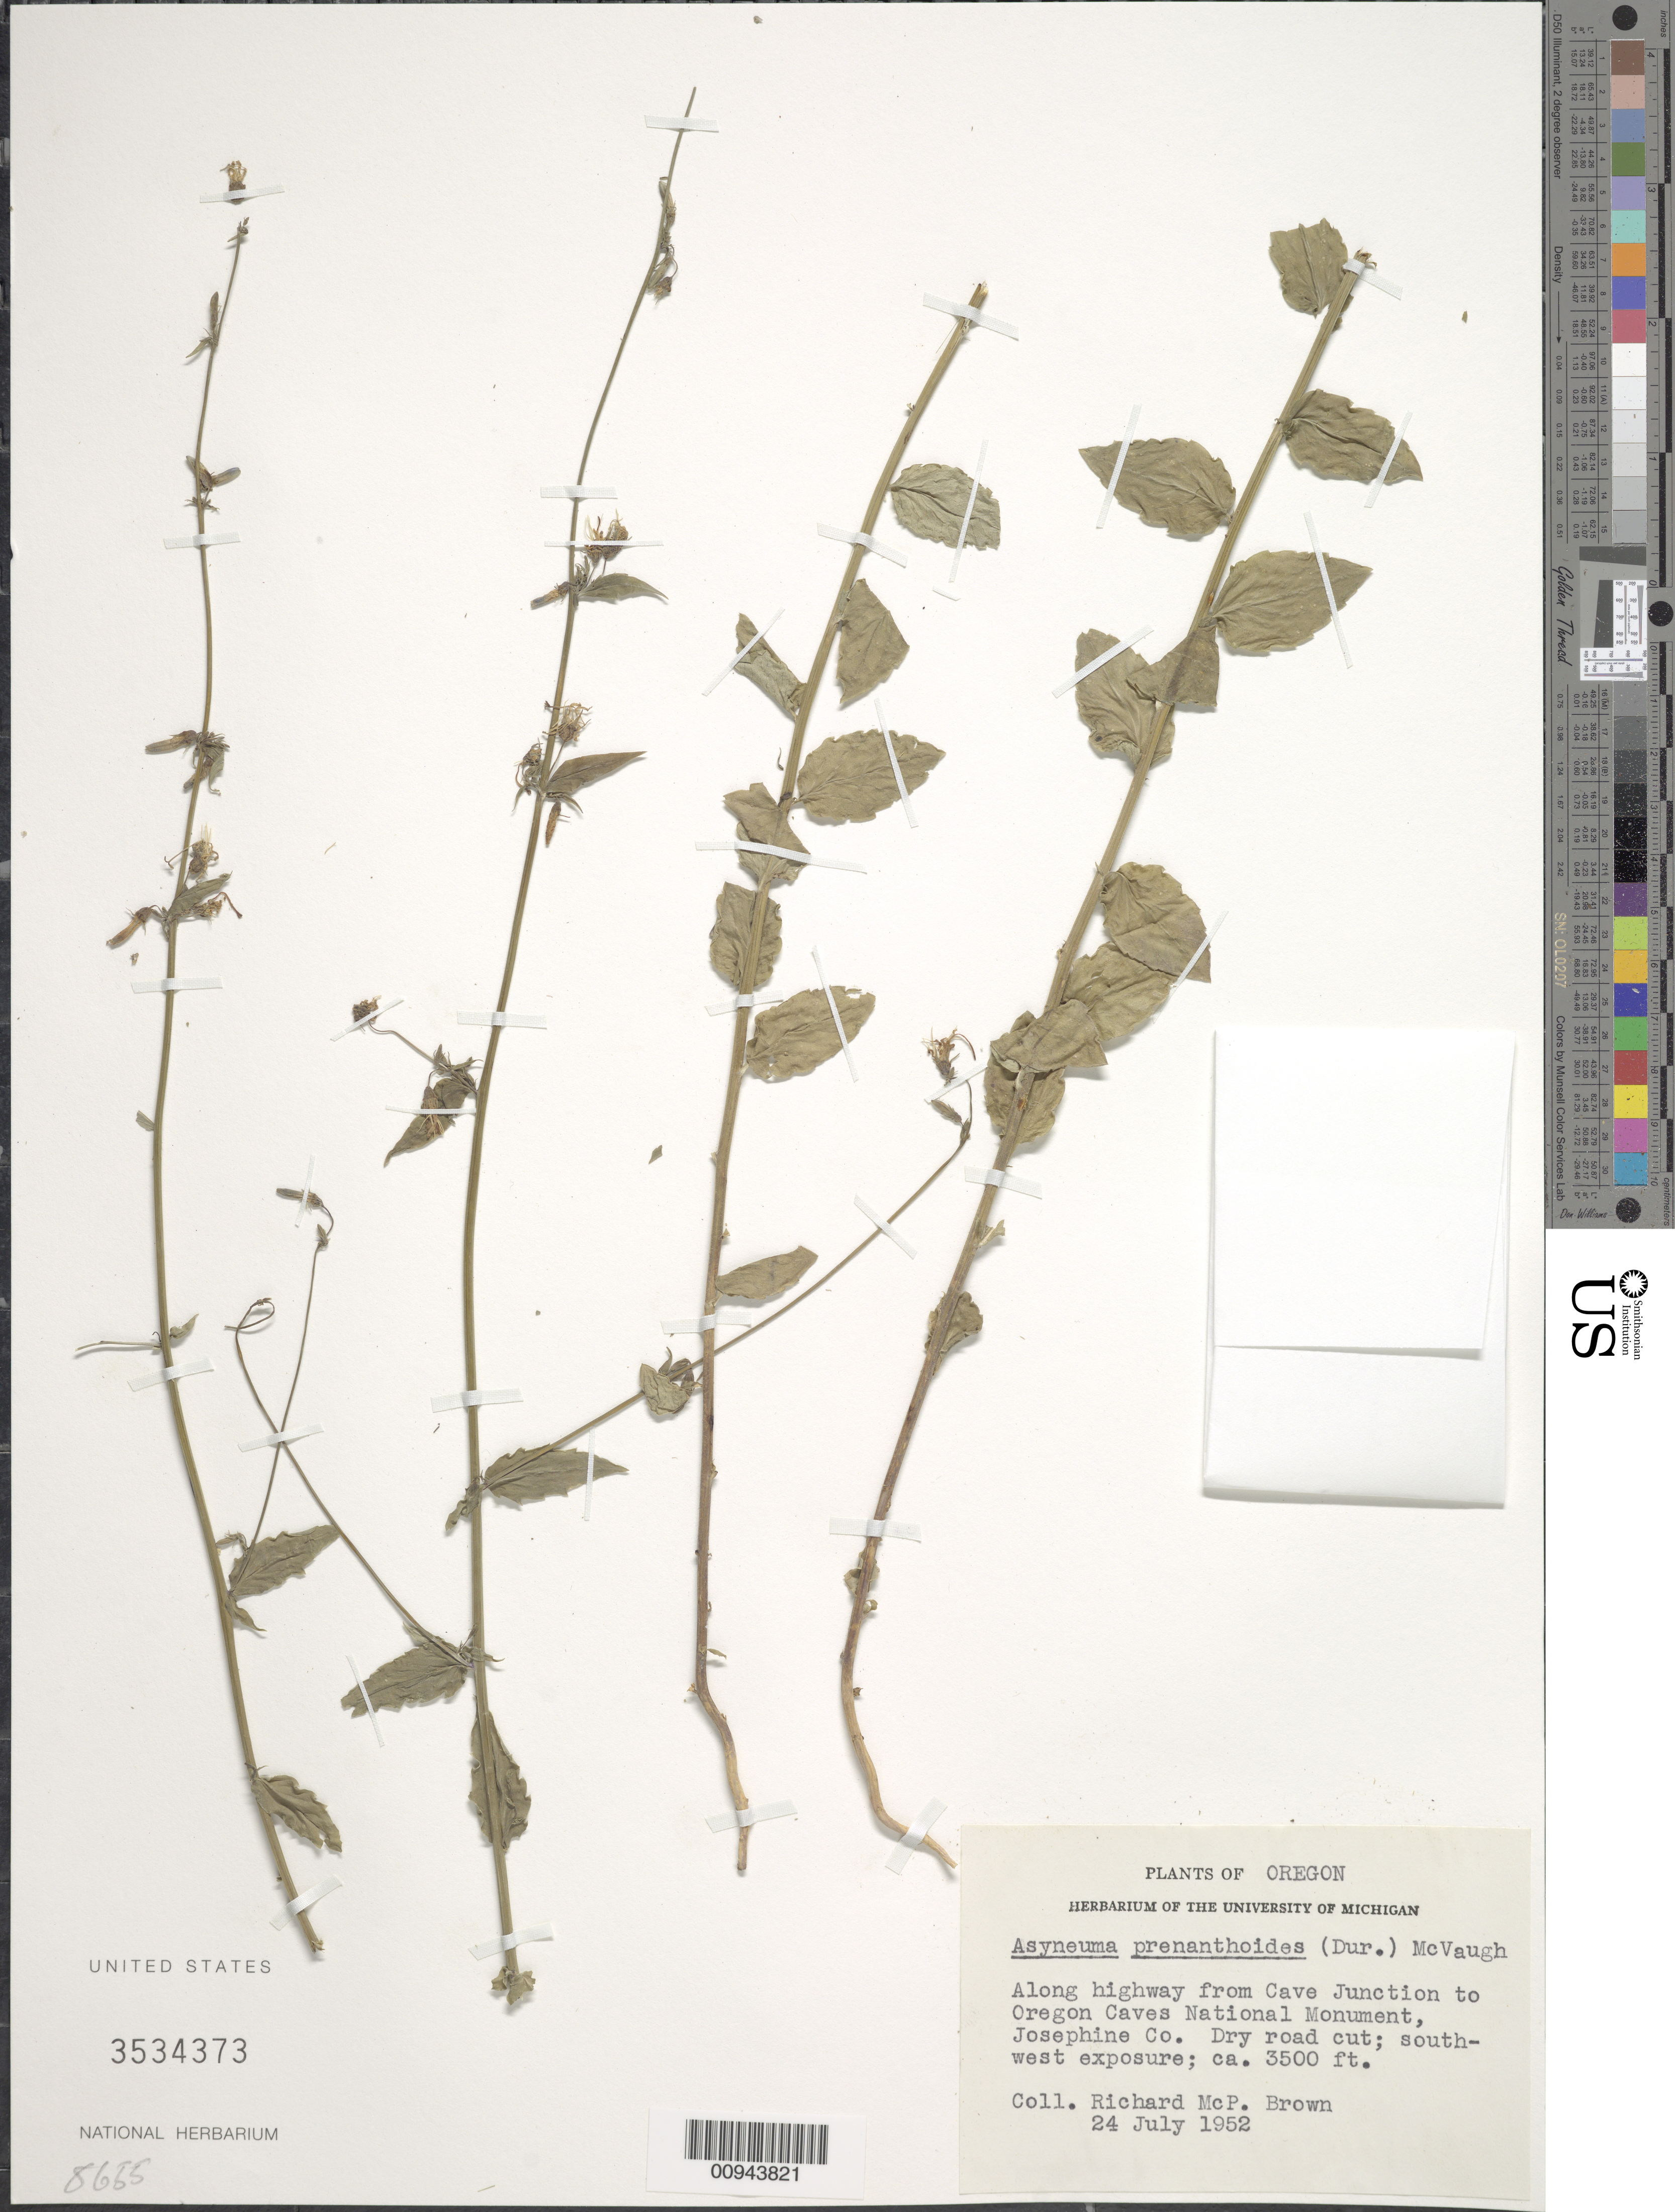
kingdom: Plantae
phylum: Tracheophyta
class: Magnoliopsida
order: Asterales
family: Campanulaceae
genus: Asyneuma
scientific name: Asyneuma prenanthoides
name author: (Durieu) McVaugh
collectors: R. M. Brown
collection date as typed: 24 July 1952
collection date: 1952-07-24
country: United States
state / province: Oregon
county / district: Josephine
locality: Along highway from Cave Junction to Oregon Caves National Monument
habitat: Dry cut road, southwest exposure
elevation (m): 1067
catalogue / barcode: US 3534373